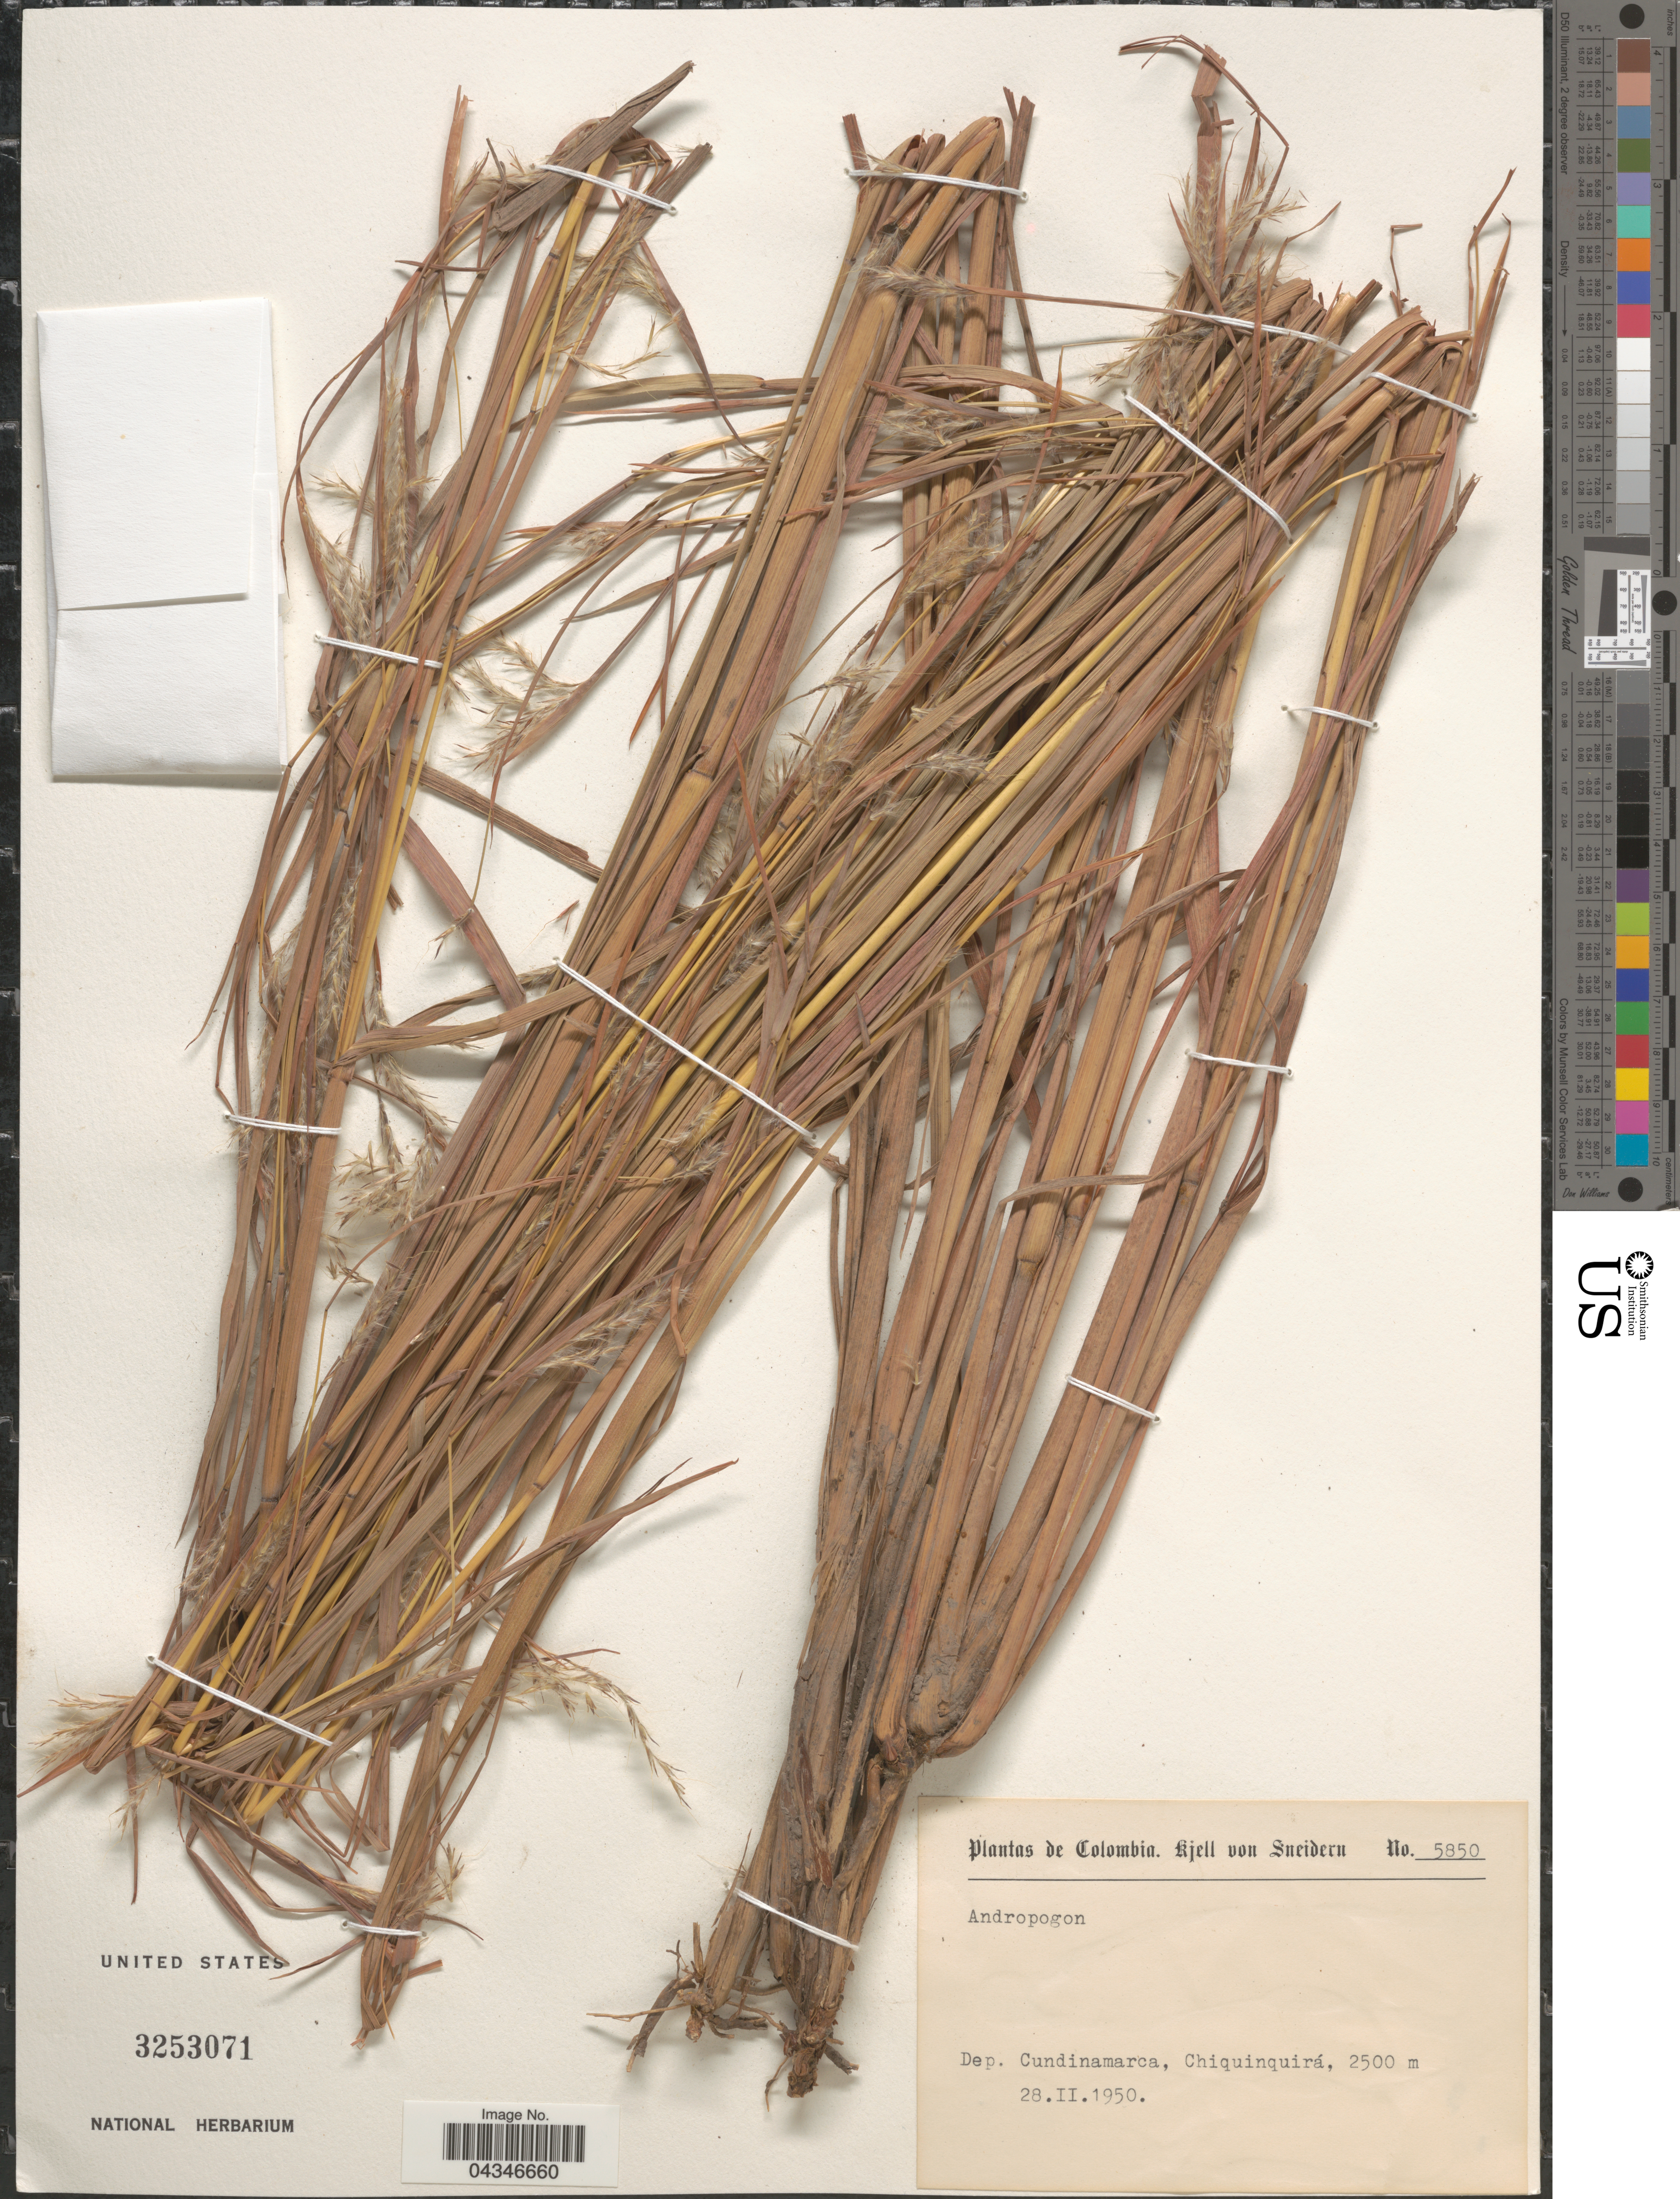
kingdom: Plantae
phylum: Tracheophyta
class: Liliopsida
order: Poales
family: Poaceae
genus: Andropogon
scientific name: Andropogon sp.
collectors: K. von Sneidern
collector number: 5850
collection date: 1950-02-28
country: Colombia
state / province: Cundinamarca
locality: Dep. Cundinamarca, Chiquinquirá.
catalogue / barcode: US 3253071